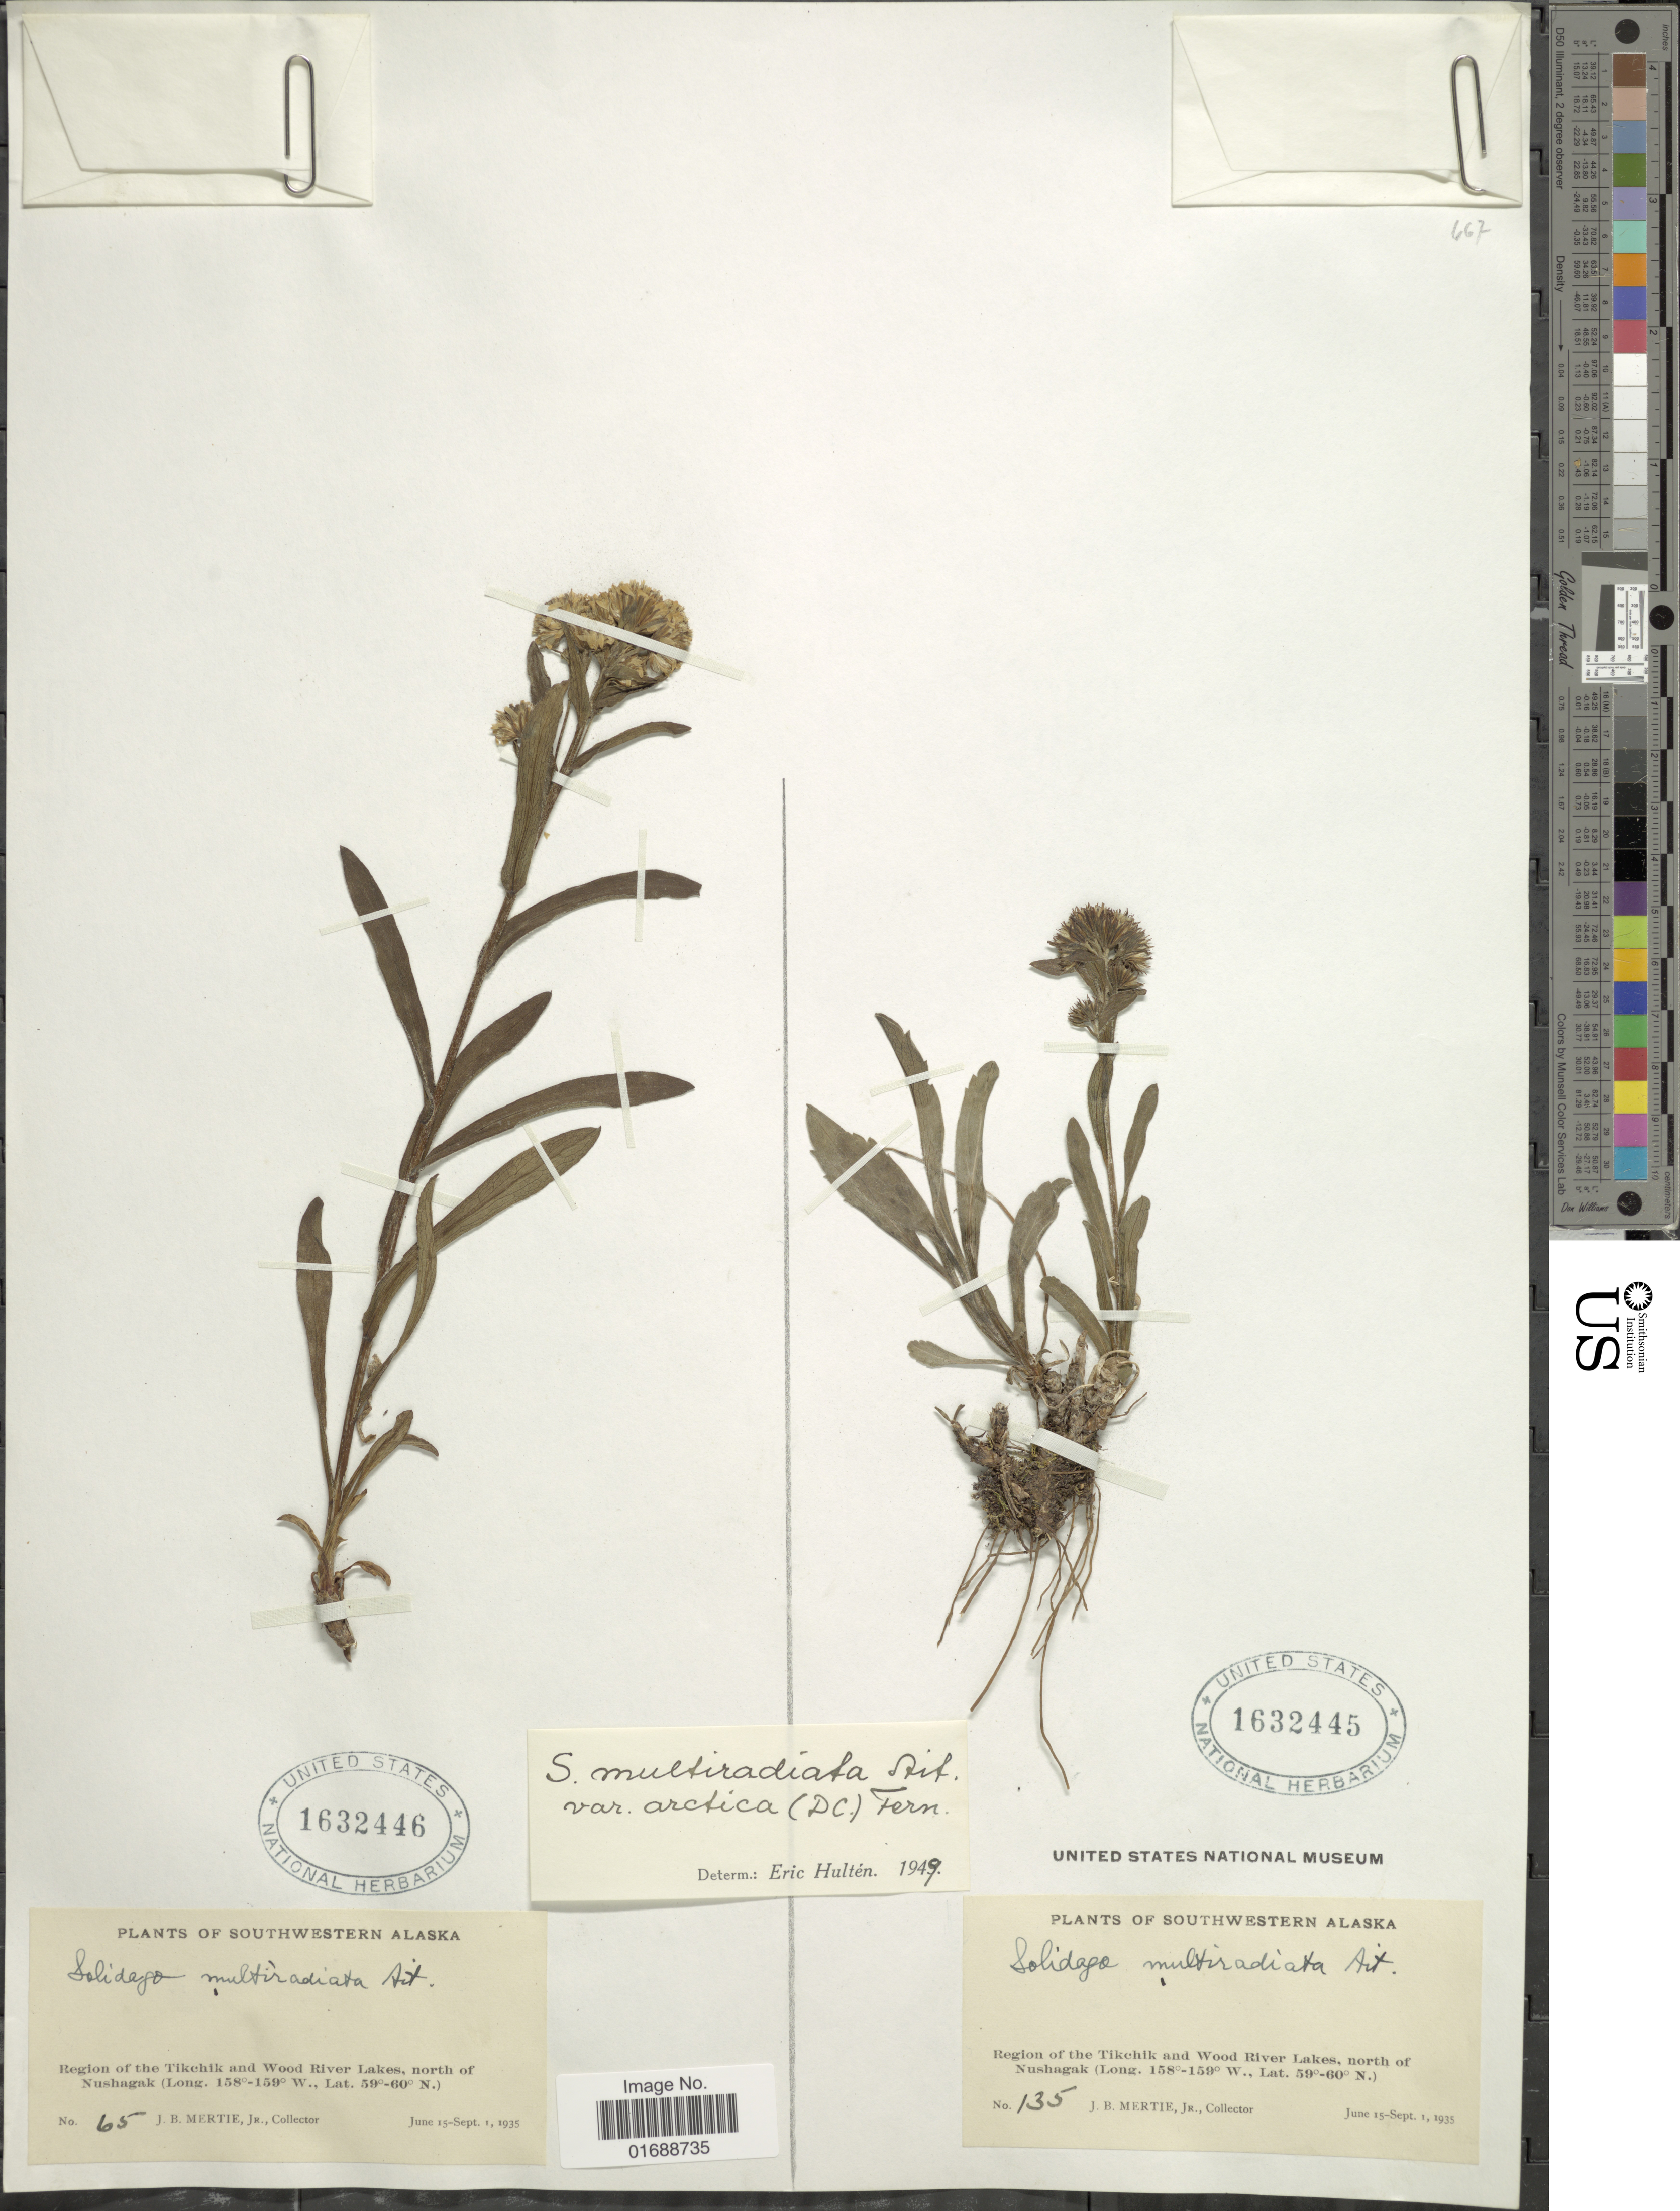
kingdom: Plantae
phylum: Tracheophyta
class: Magnoliopsida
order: Asterales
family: Asteraceae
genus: Solidago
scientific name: Solidago multiradiata var. arctica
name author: (DC.) Fernald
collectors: J. Mertie Jr.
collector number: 65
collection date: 1935-06-15/1935-09-01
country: United States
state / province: Alaska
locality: Southwestern Alaska, Region of the Tikchick and Wood River Lakes, north of Nushagak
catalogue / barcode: US 1632446